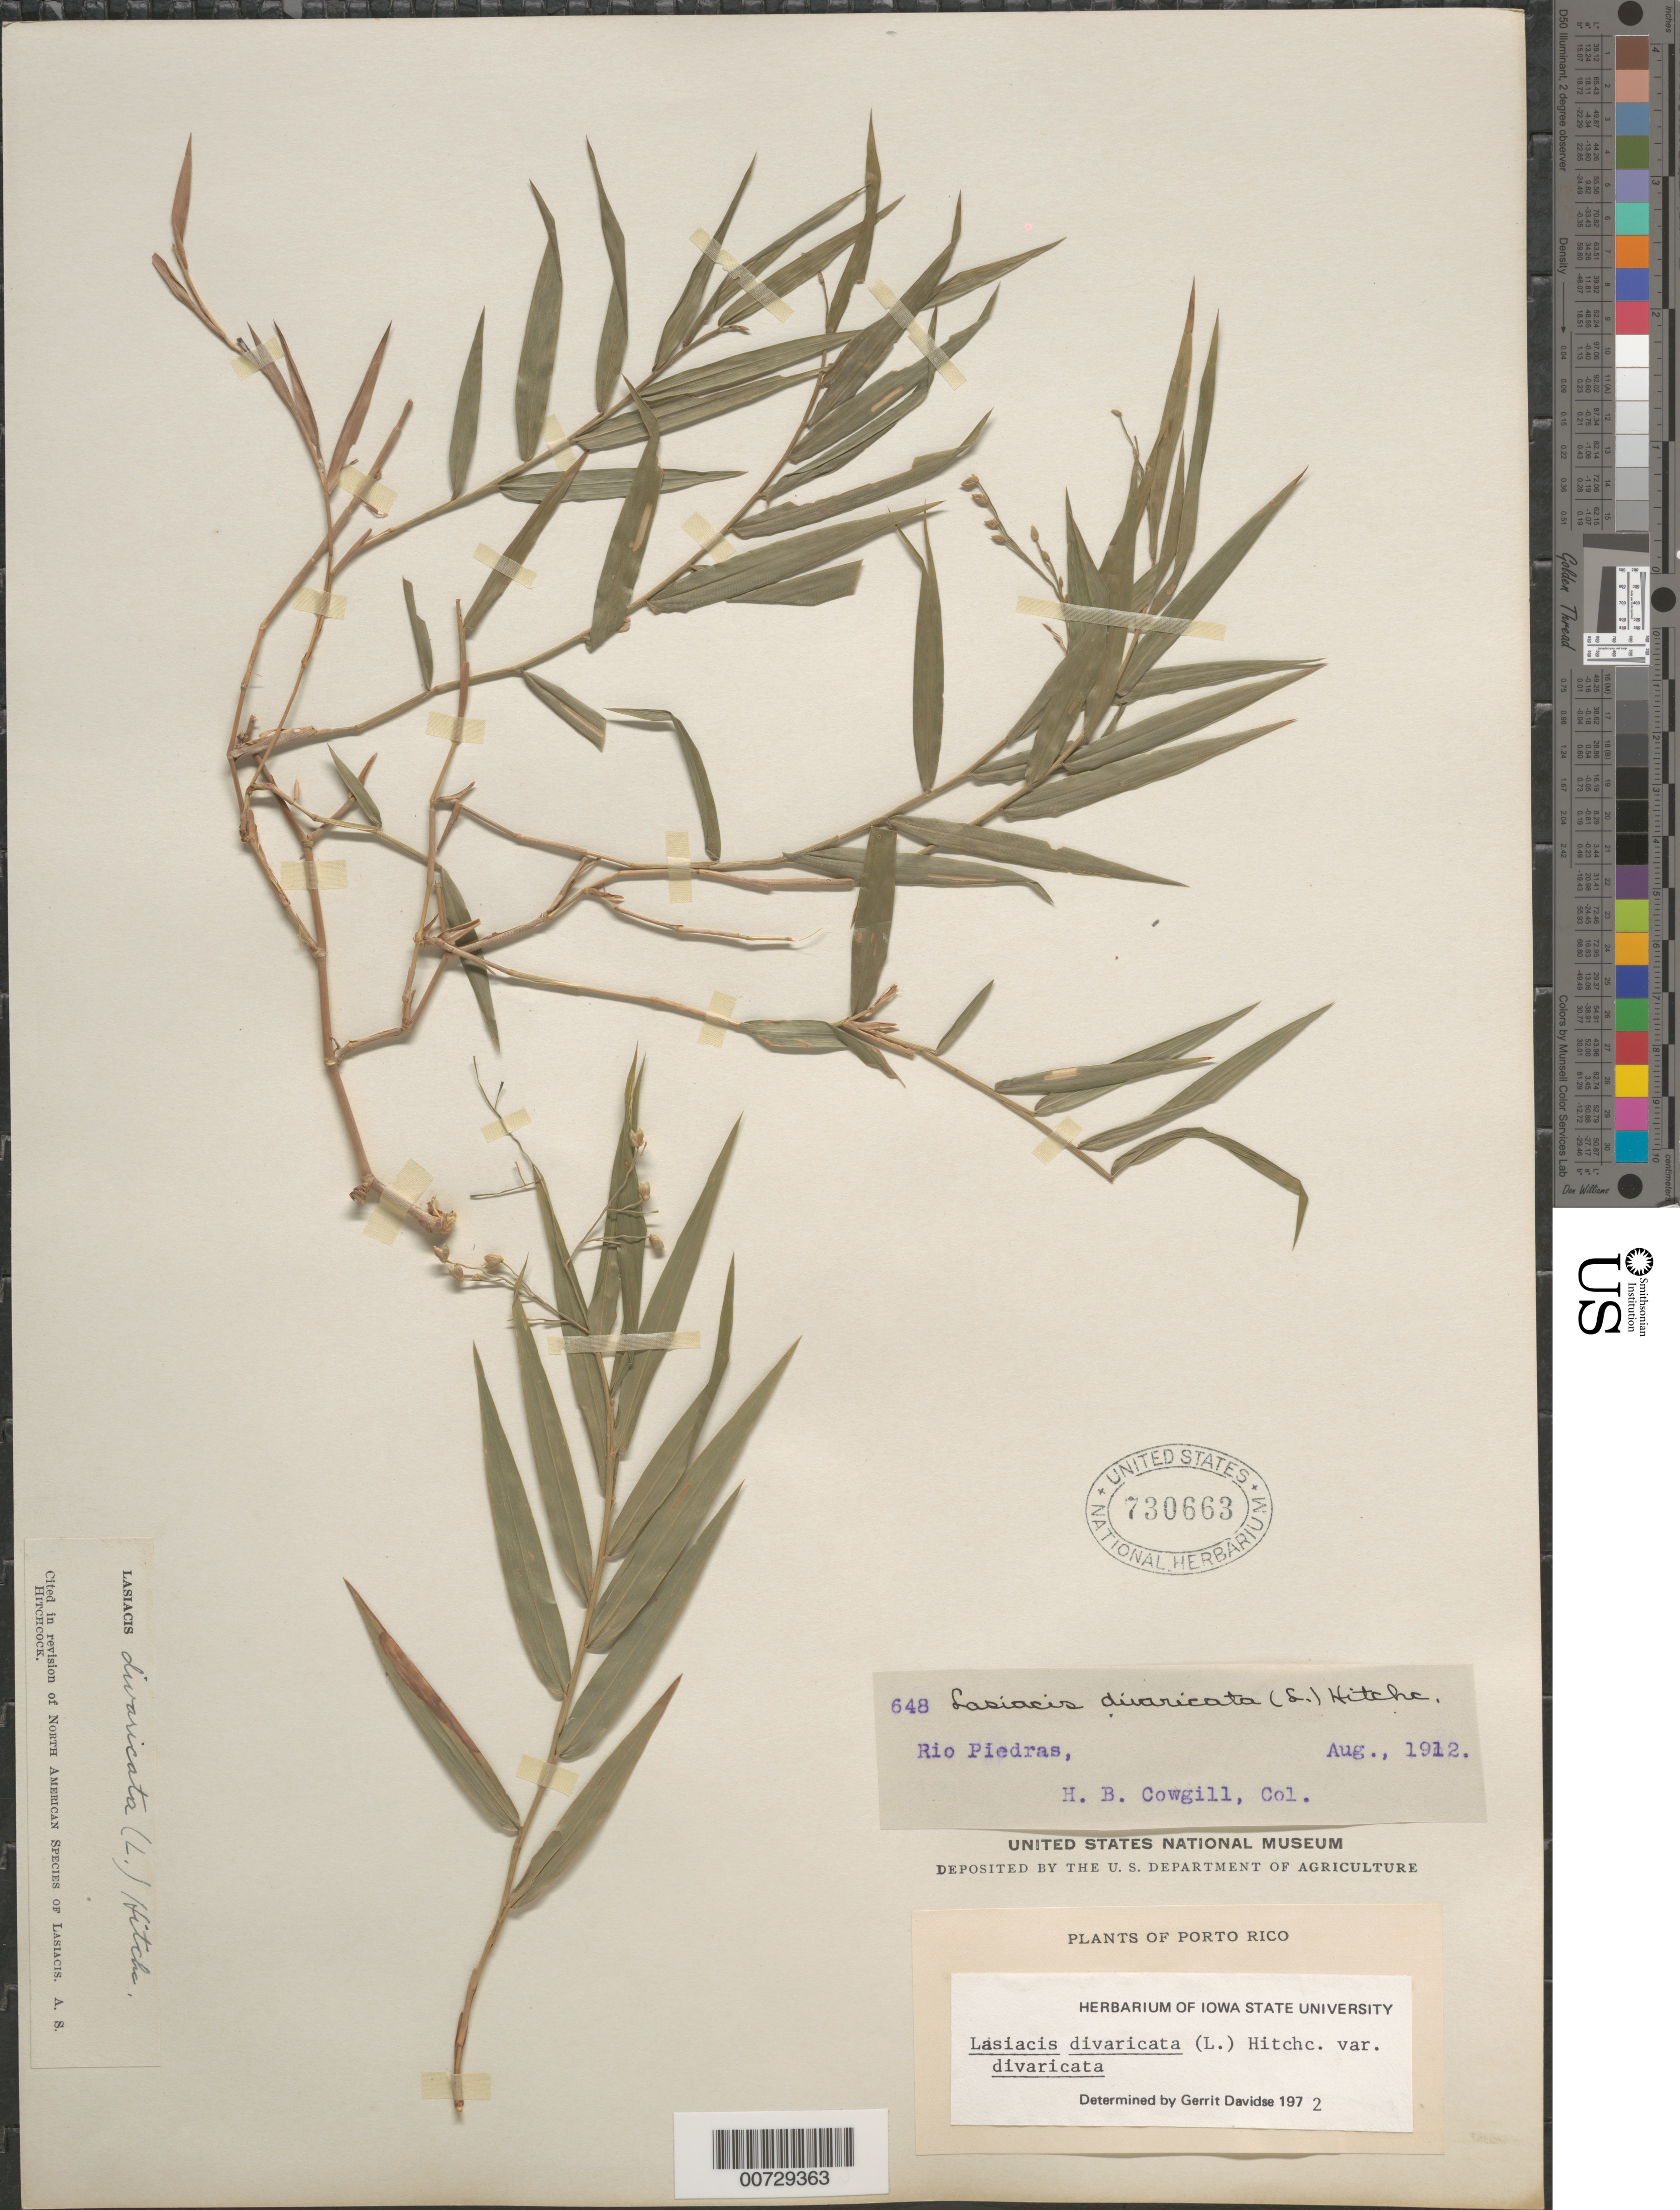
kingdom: Plantae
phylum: Tracheophyta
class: Liliopsida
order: Poales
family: Poaceae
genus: Lasiacis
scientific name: Lasiacis divaricata var. divaricata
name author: (L.) Hitchc.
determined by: Davidse, Gerrit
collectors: H. Cowgill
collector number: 648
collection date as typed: Aug 1912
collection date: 1912-08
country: Puerto Rico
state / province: San Juan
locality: Río Piedras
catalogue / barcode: US 730663